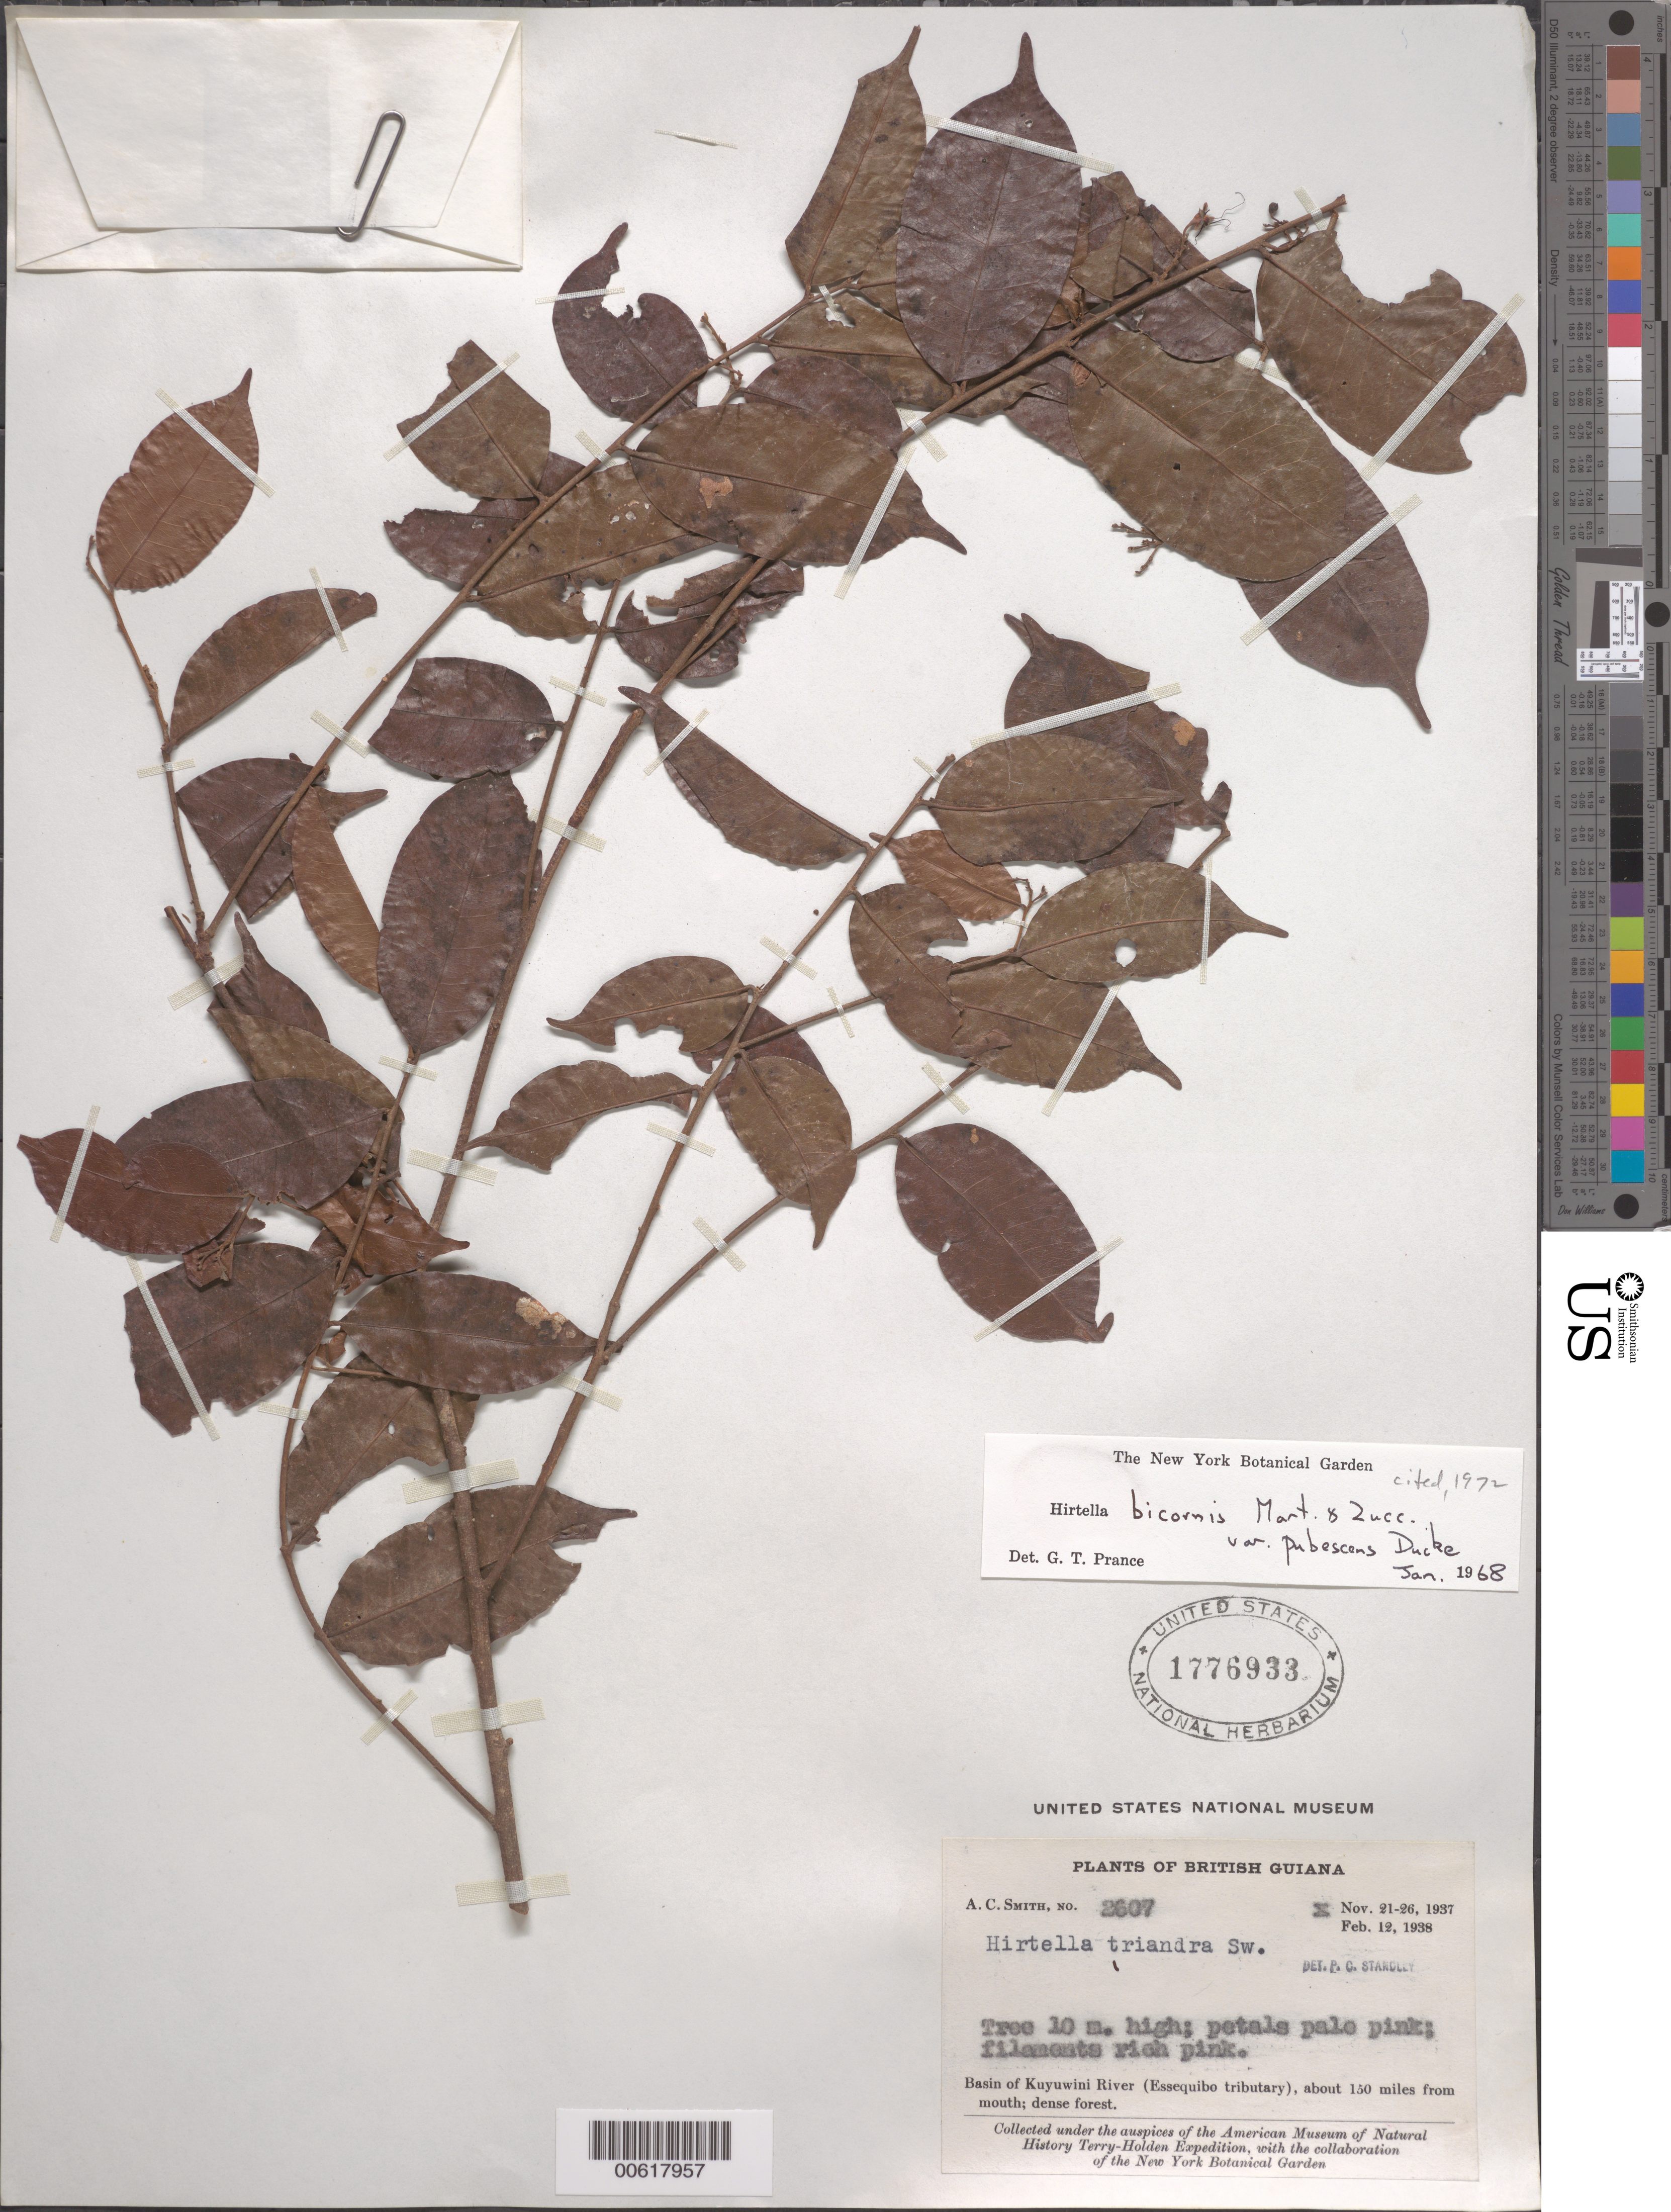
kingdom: Plantae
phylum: Tracheophyta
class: Magnoliopsida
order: Malpighiales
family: Chrysobalanaceae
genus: Hirtella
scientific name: Hirtella bicornis var. pubescens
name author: Ducke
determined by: Prance, G. T.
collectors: A. C. Smith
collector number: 2607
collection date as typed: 21-Nov-37 to 26-Nov-37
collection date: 1937-11-21/1937-11-26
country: Guyana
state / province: U. Takutu-U. Essequibo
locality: Kuyuwini River Basin (Essequibo River tributary), about 150 mi. from mouth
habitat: Dense forest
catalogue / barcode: US 1776933